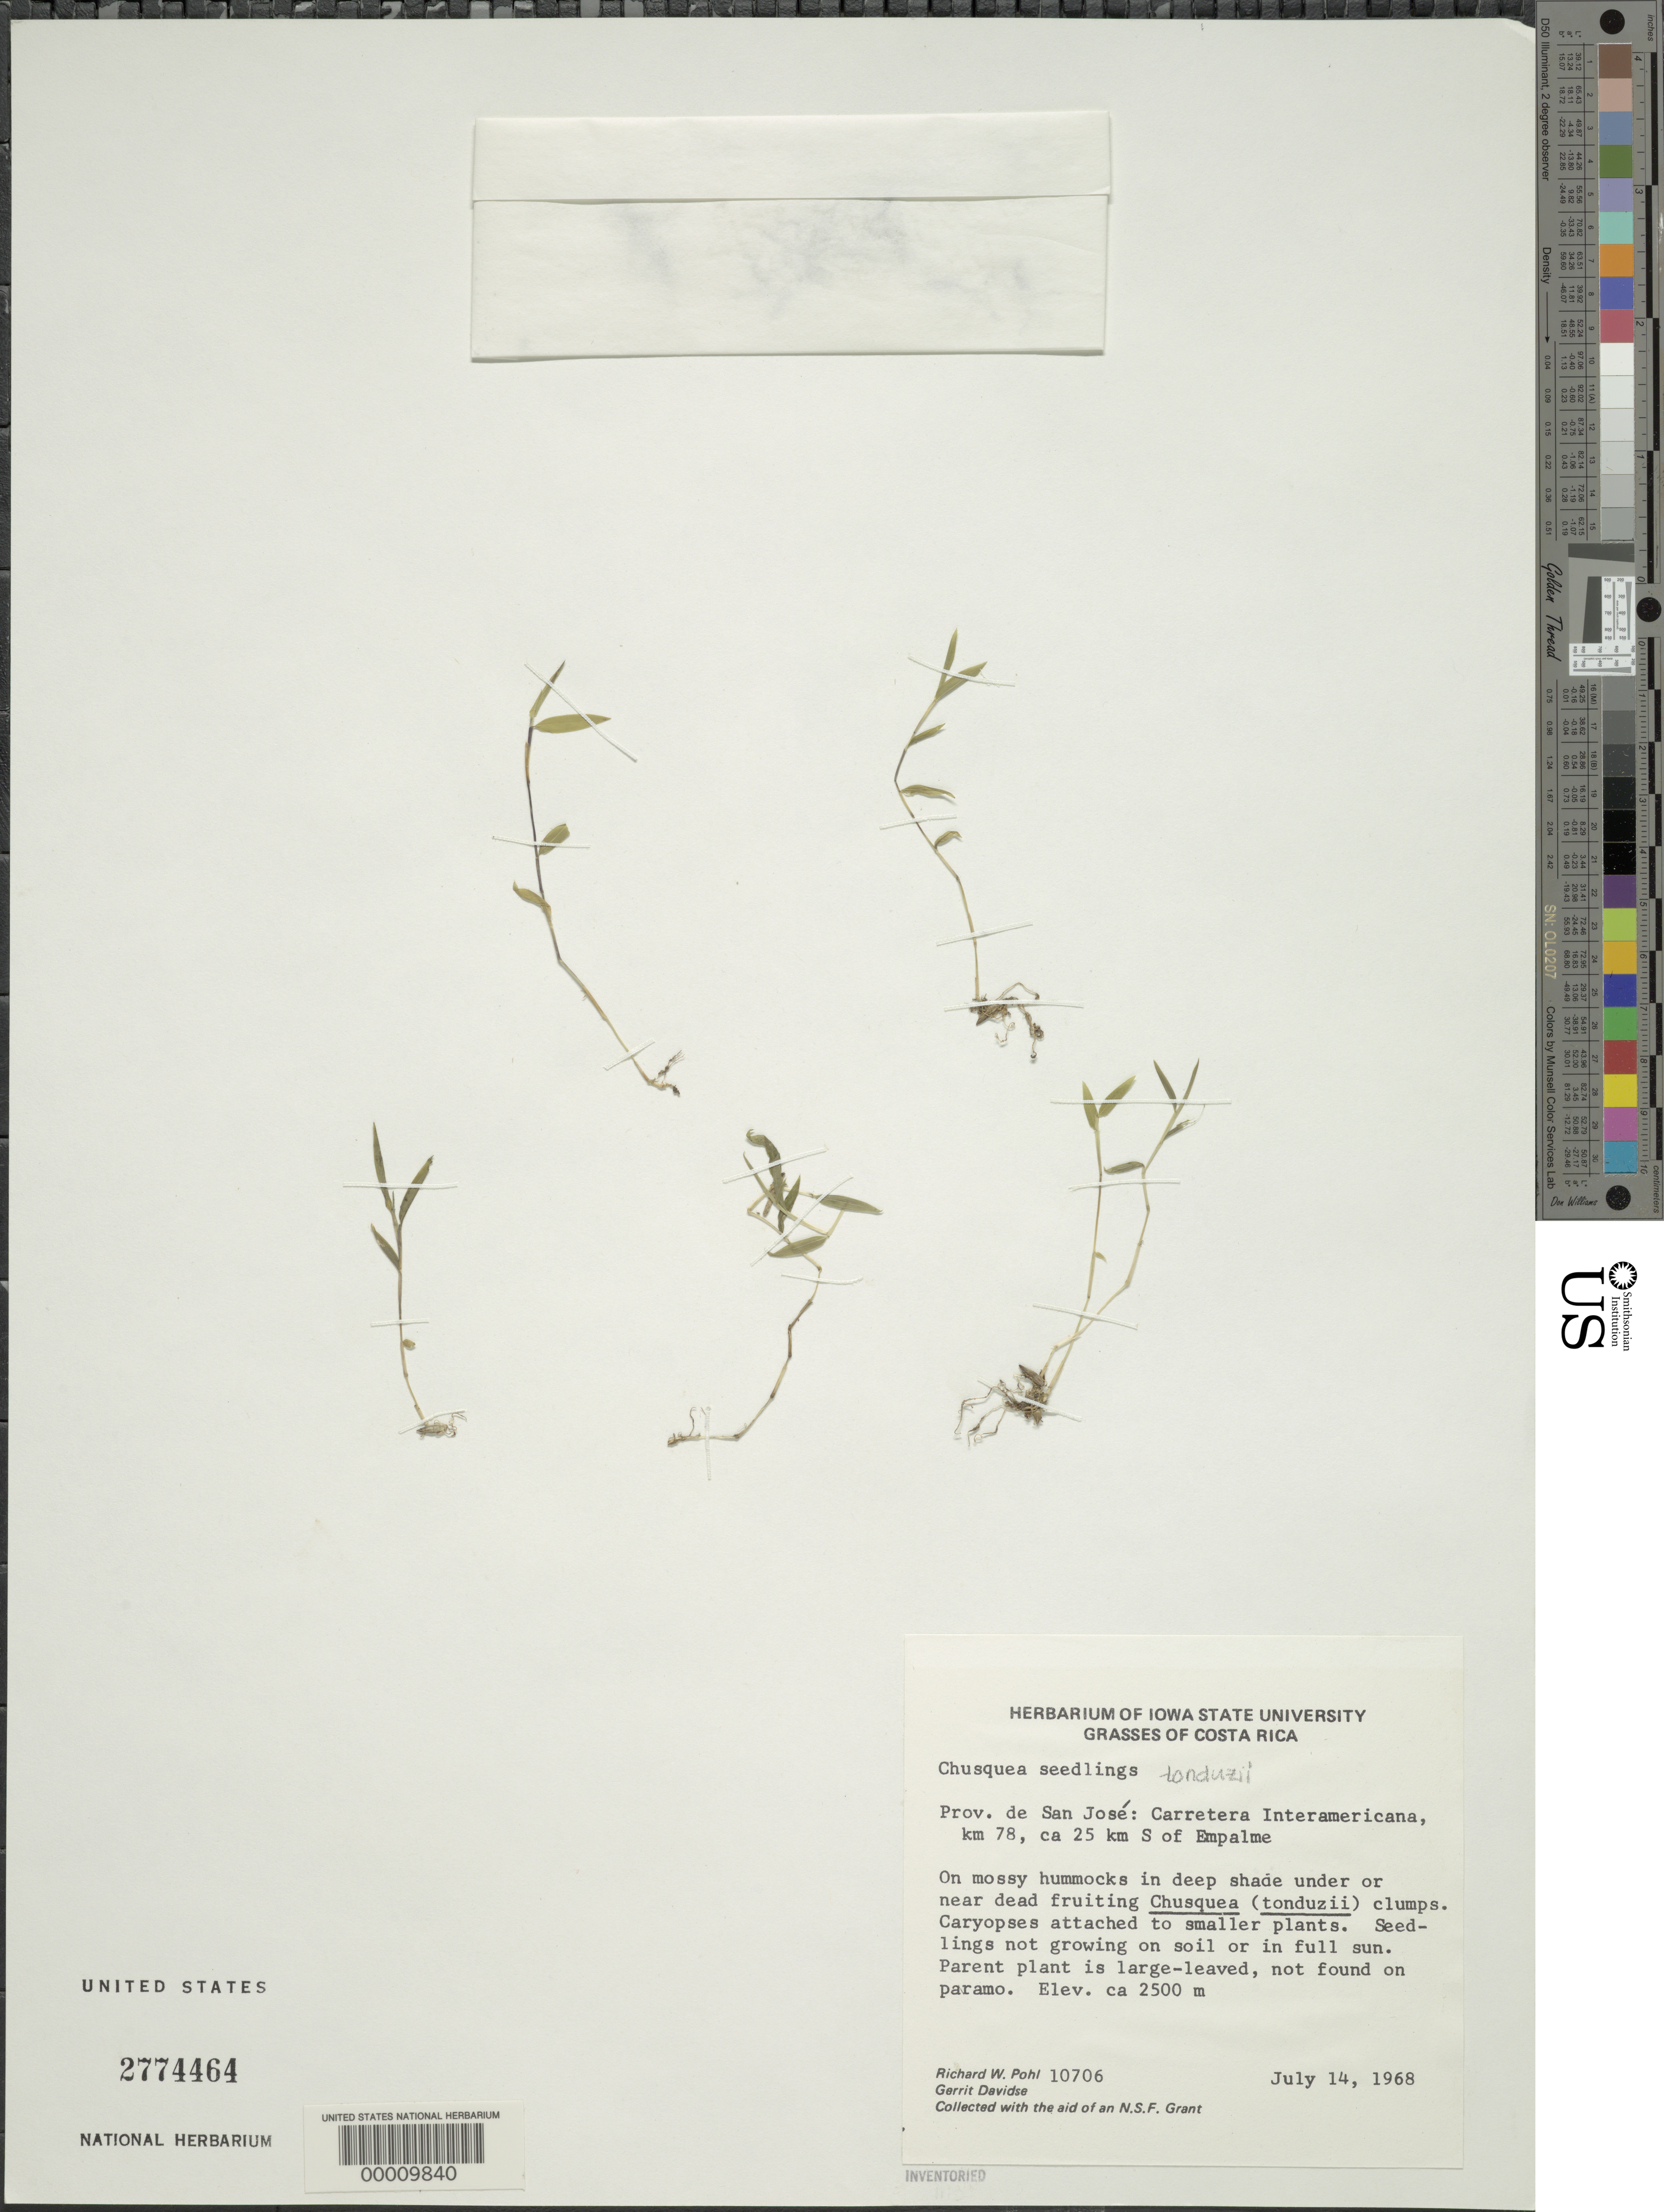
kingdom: Plantae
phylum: Tracheophyta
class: Liliopsida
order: Poales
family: Poaceae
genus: Chusquea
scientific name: Chusquea tonduzii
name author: Hack.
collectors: R. W. Pohl & G. Davidse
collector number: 10706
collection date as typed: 14 Jul 1968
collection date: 1968-07-14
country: Costa Rica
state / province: San José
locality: Carretera interamericana, s of empalme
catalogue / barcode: US 2774464